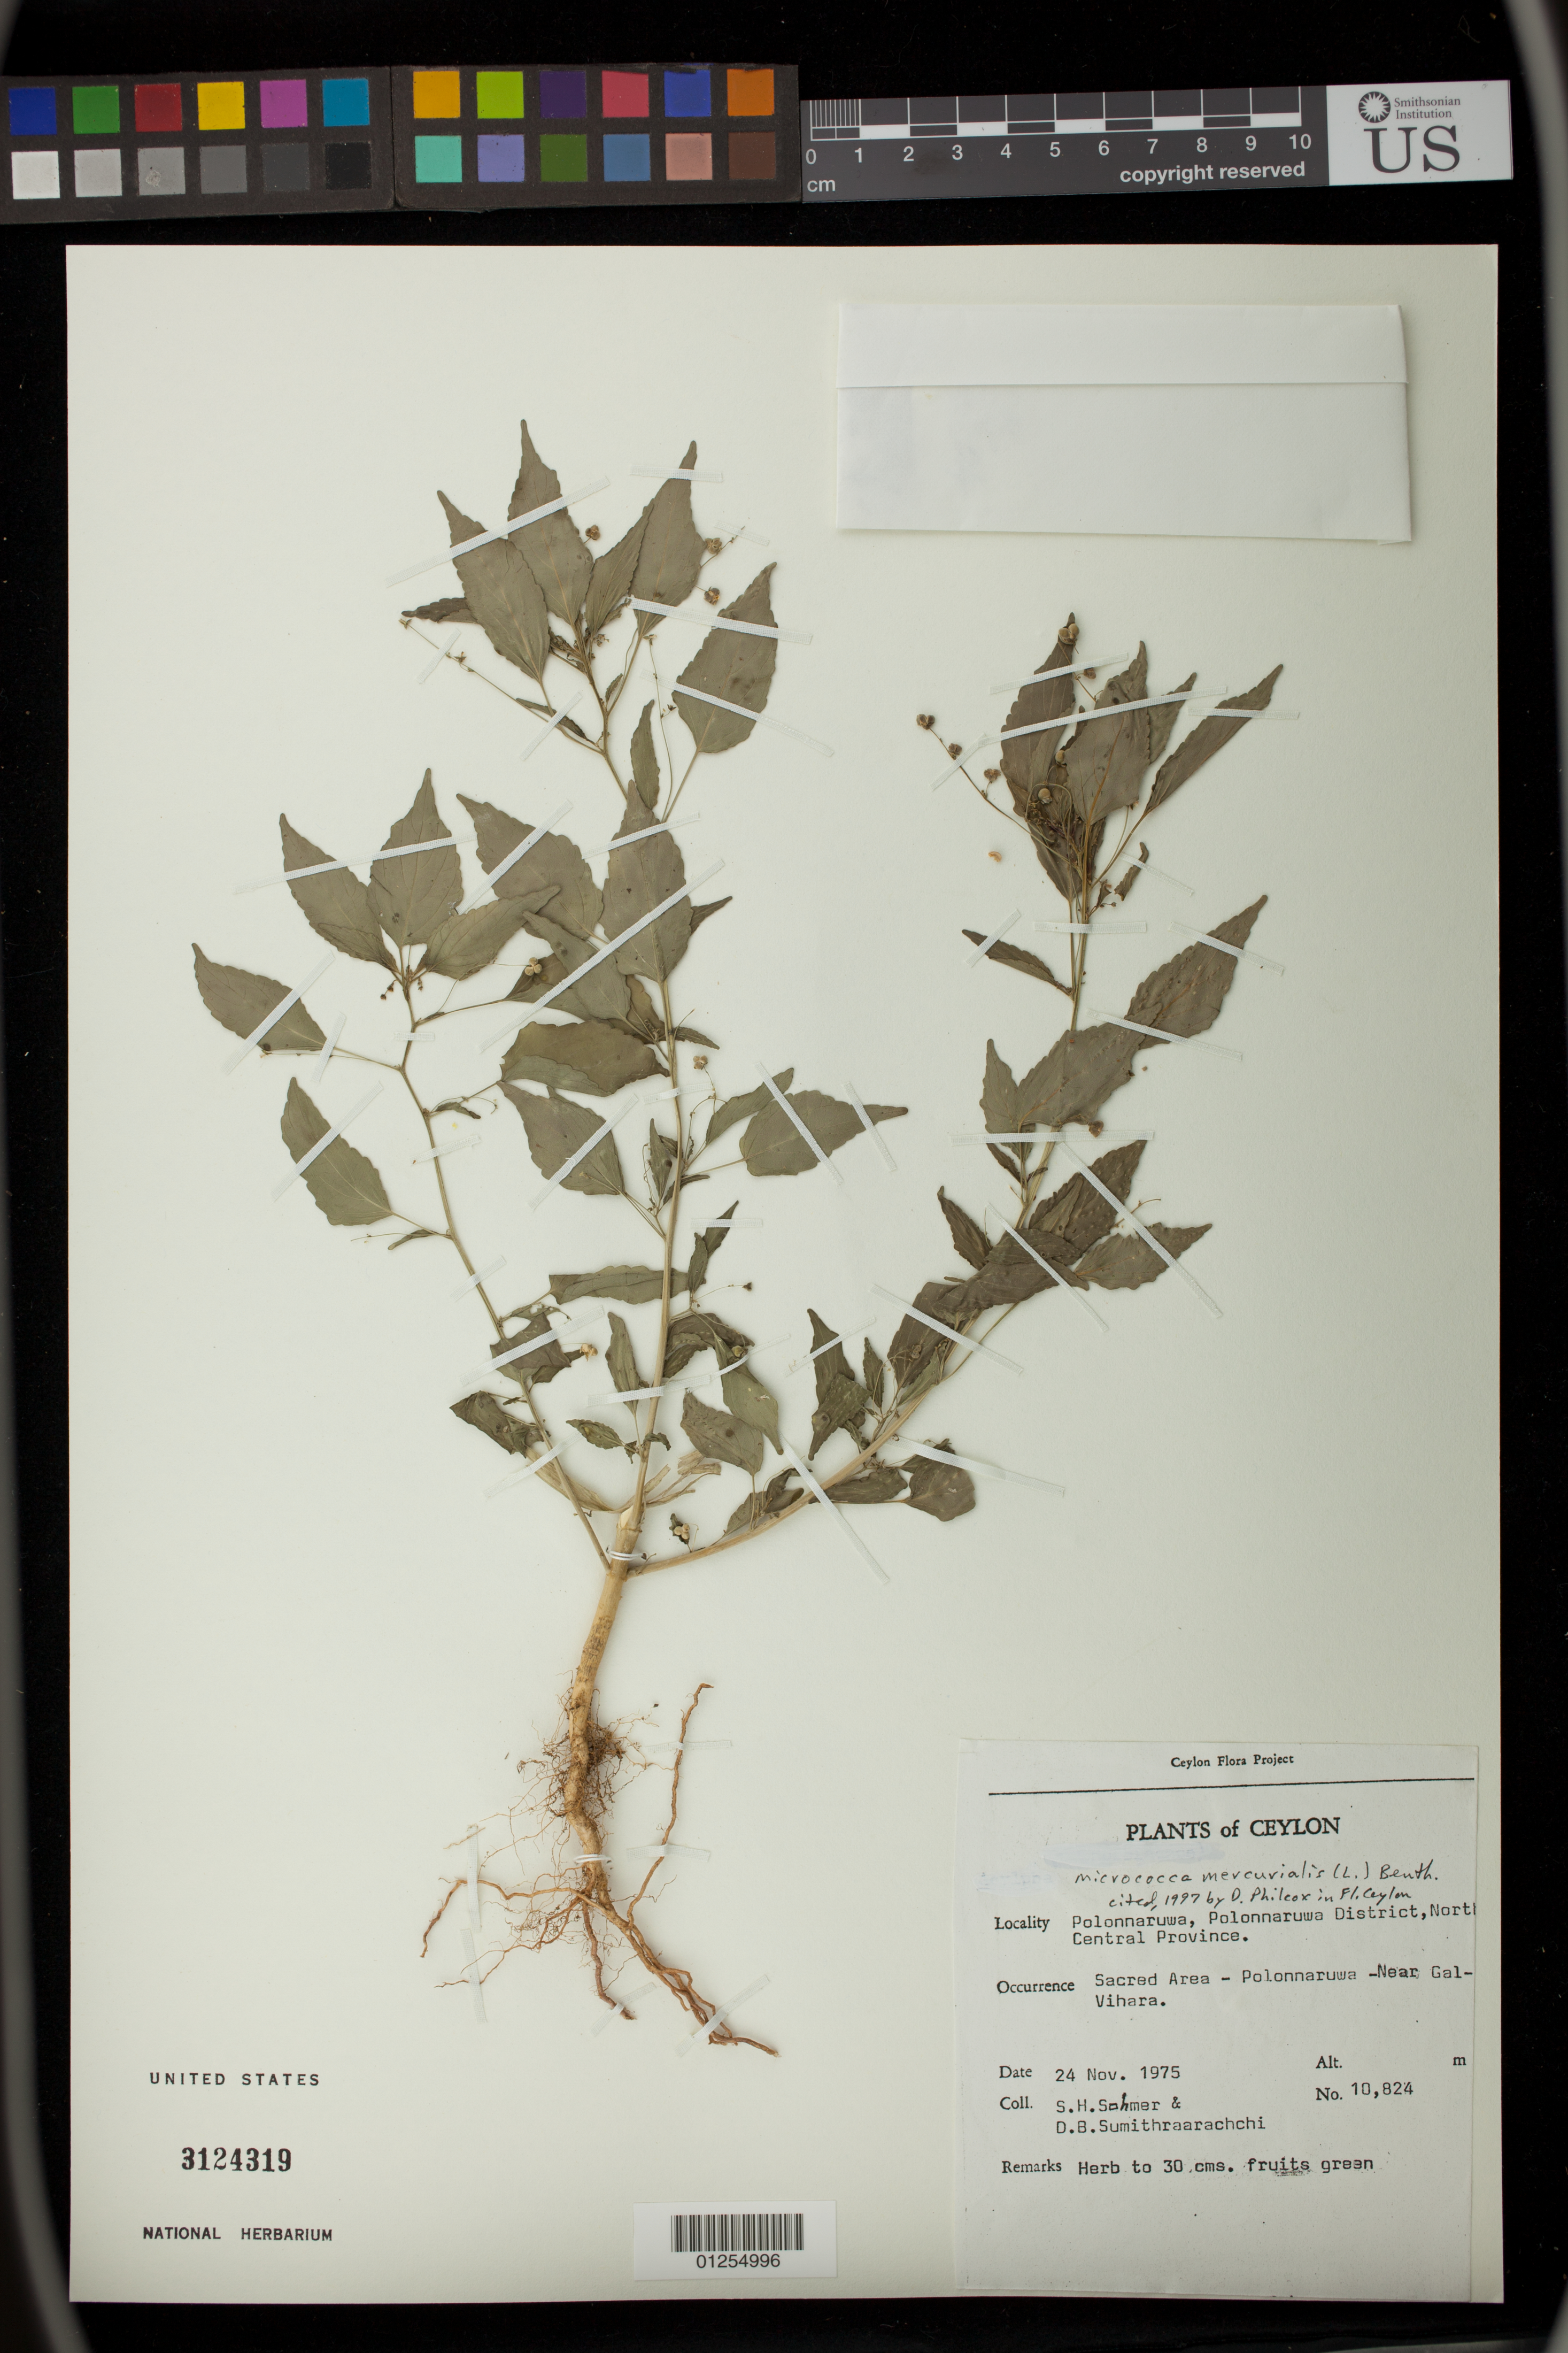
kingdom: Plantae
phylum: Tracheophyta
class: Magnoliopsida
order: Malpighiales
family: Euphorbiaceae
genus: Micrococca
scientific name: Micrococca mercurialis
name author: (Linn) Benth.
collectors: S. H. Sohmer & D. B. Sumithraarachchi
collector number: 10,824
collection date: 1975-11-24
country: Sri Lanka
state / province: North Central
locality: Polonnaruwa, Polonnaruwa District. Sacred Area - Polonnaruwa - Near Gal Vihara.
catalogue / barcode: US 3124319